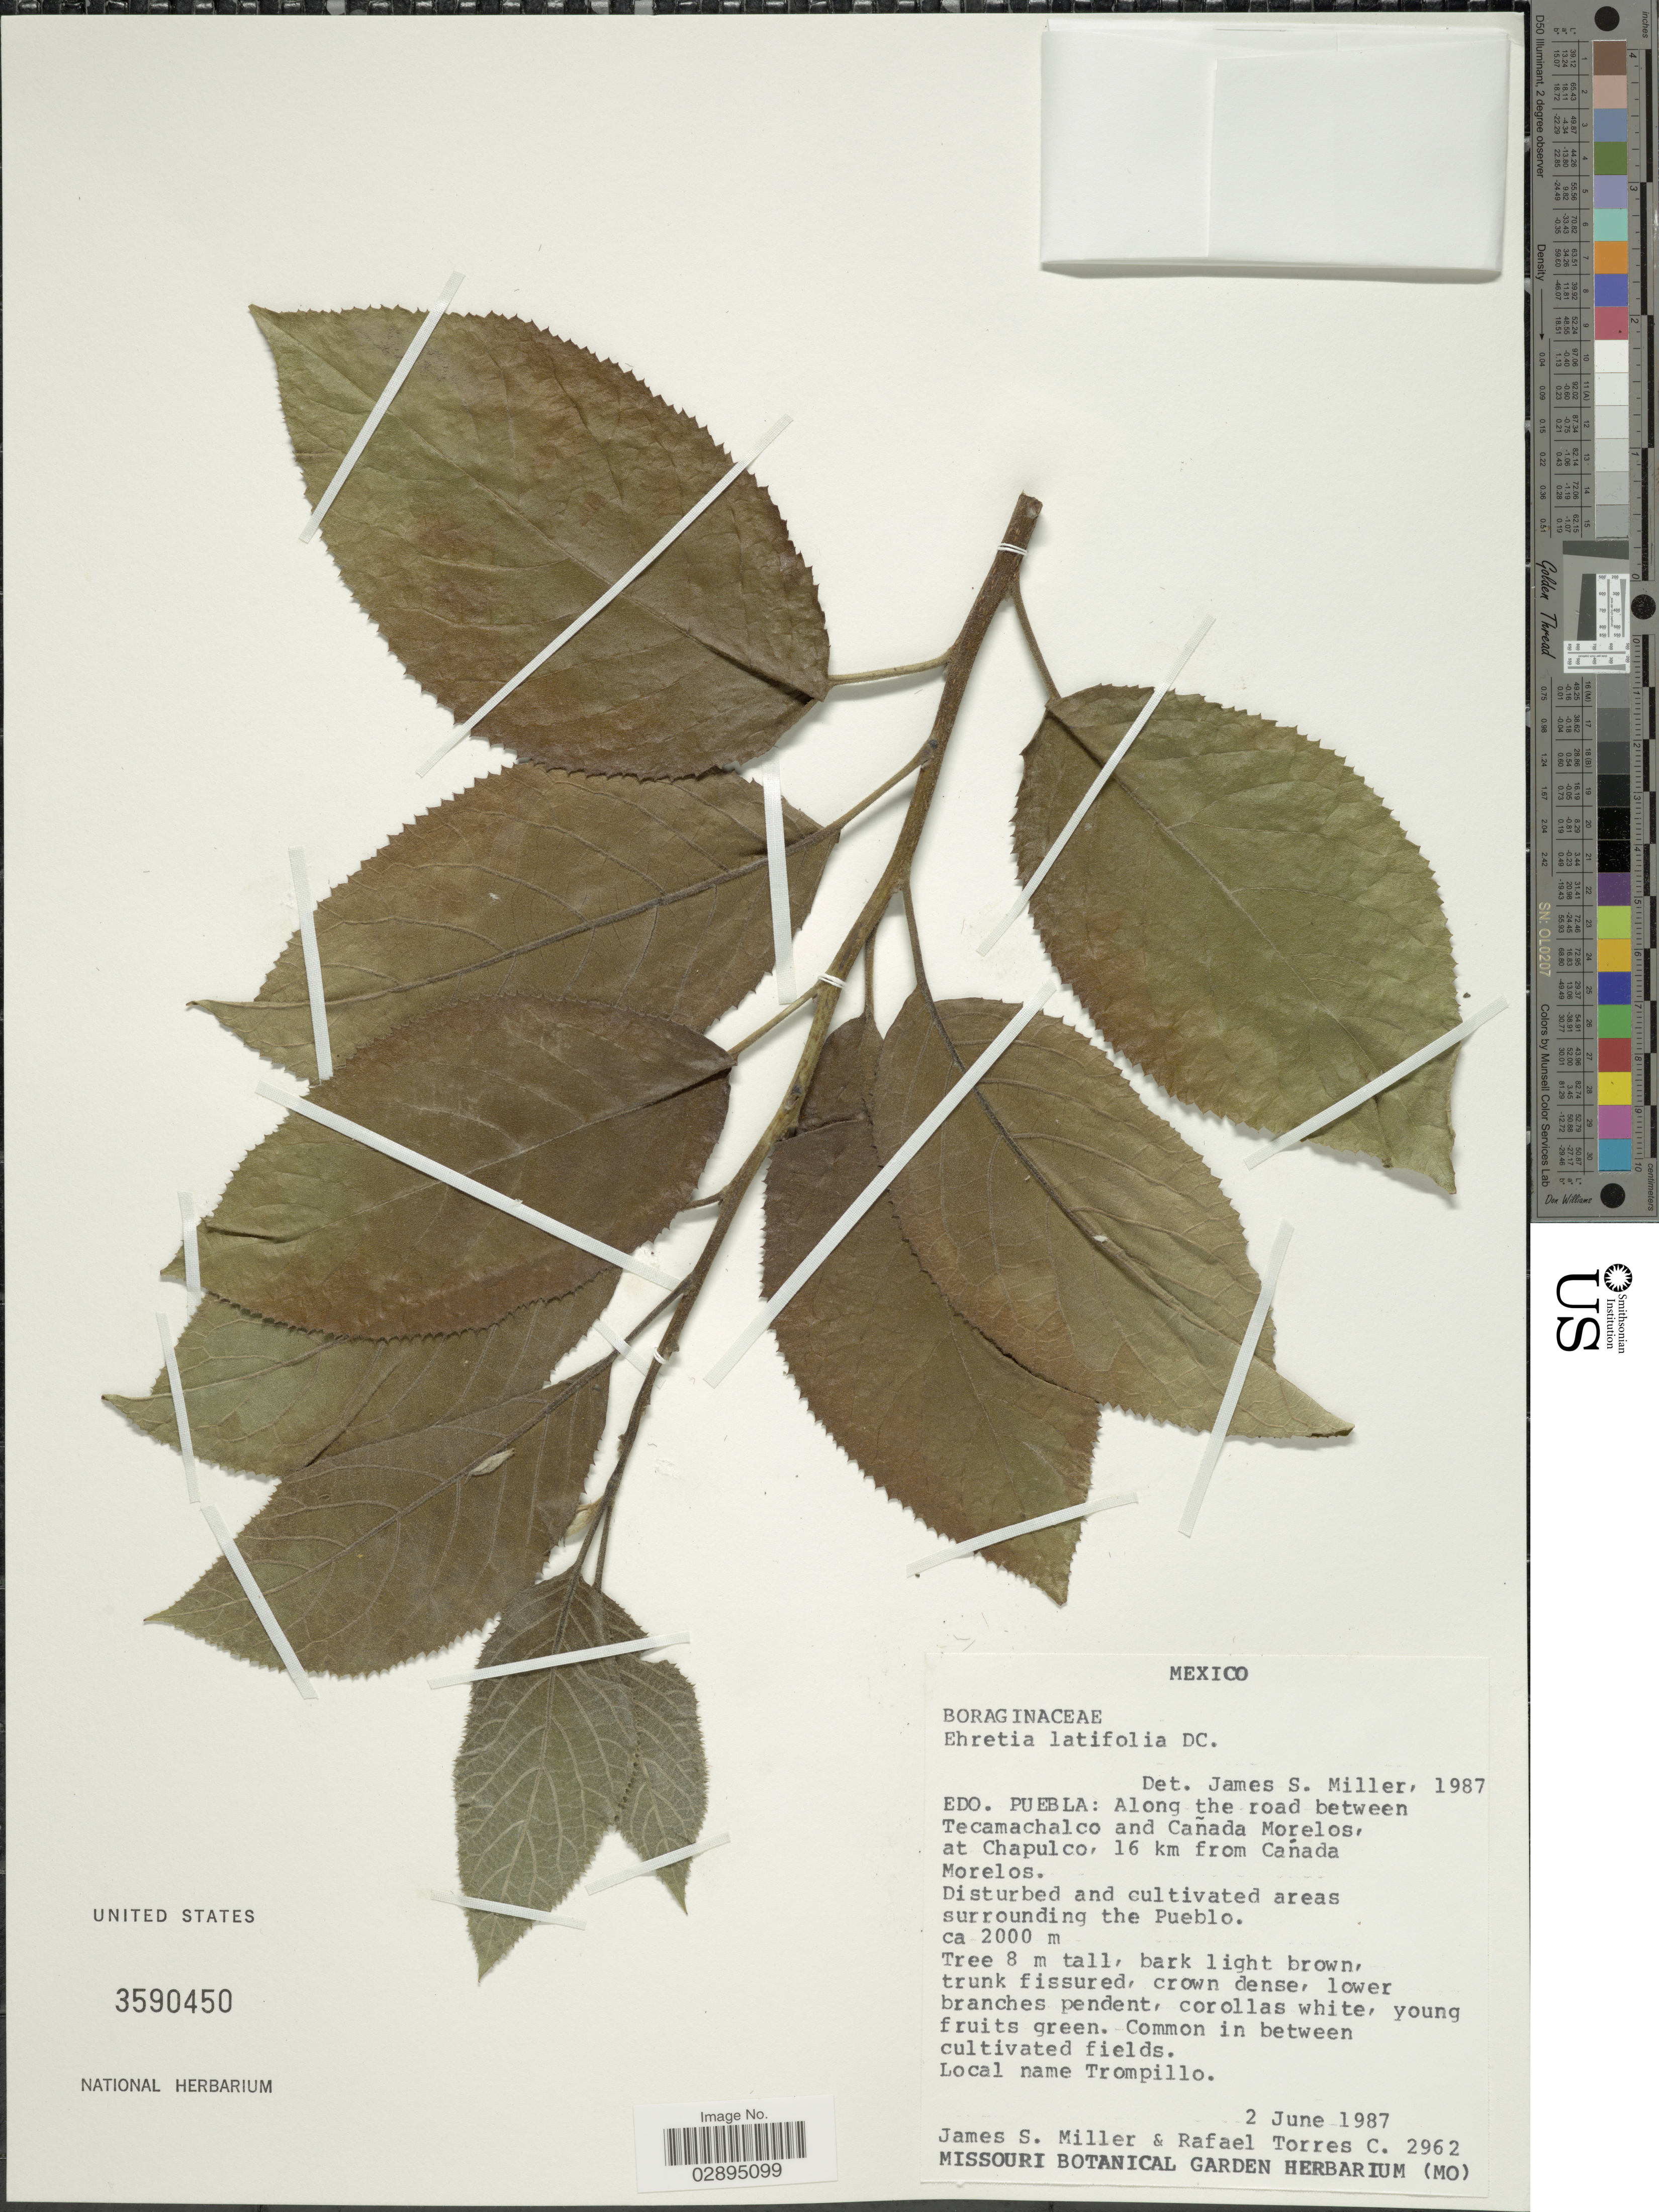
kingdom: Plantae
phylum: Tracheophyta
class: Magnoliopsida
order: Boraginales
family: Ehretiaceae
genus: Ehretia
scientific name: Ehretia latifolia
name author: DC.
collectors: J. S. Miller & R. Torres C.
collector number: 2962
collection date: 1987-06-02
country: Mexico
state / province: Puebla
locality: Edo. Puebla: Along the road between Tecamachalco and Cañada Morelos, at Chapulco, 16 km from Cañada Moreles. Disturbed and cultivated areas surrounding the Pueblo.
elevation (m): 2000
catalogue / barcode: US 3590450